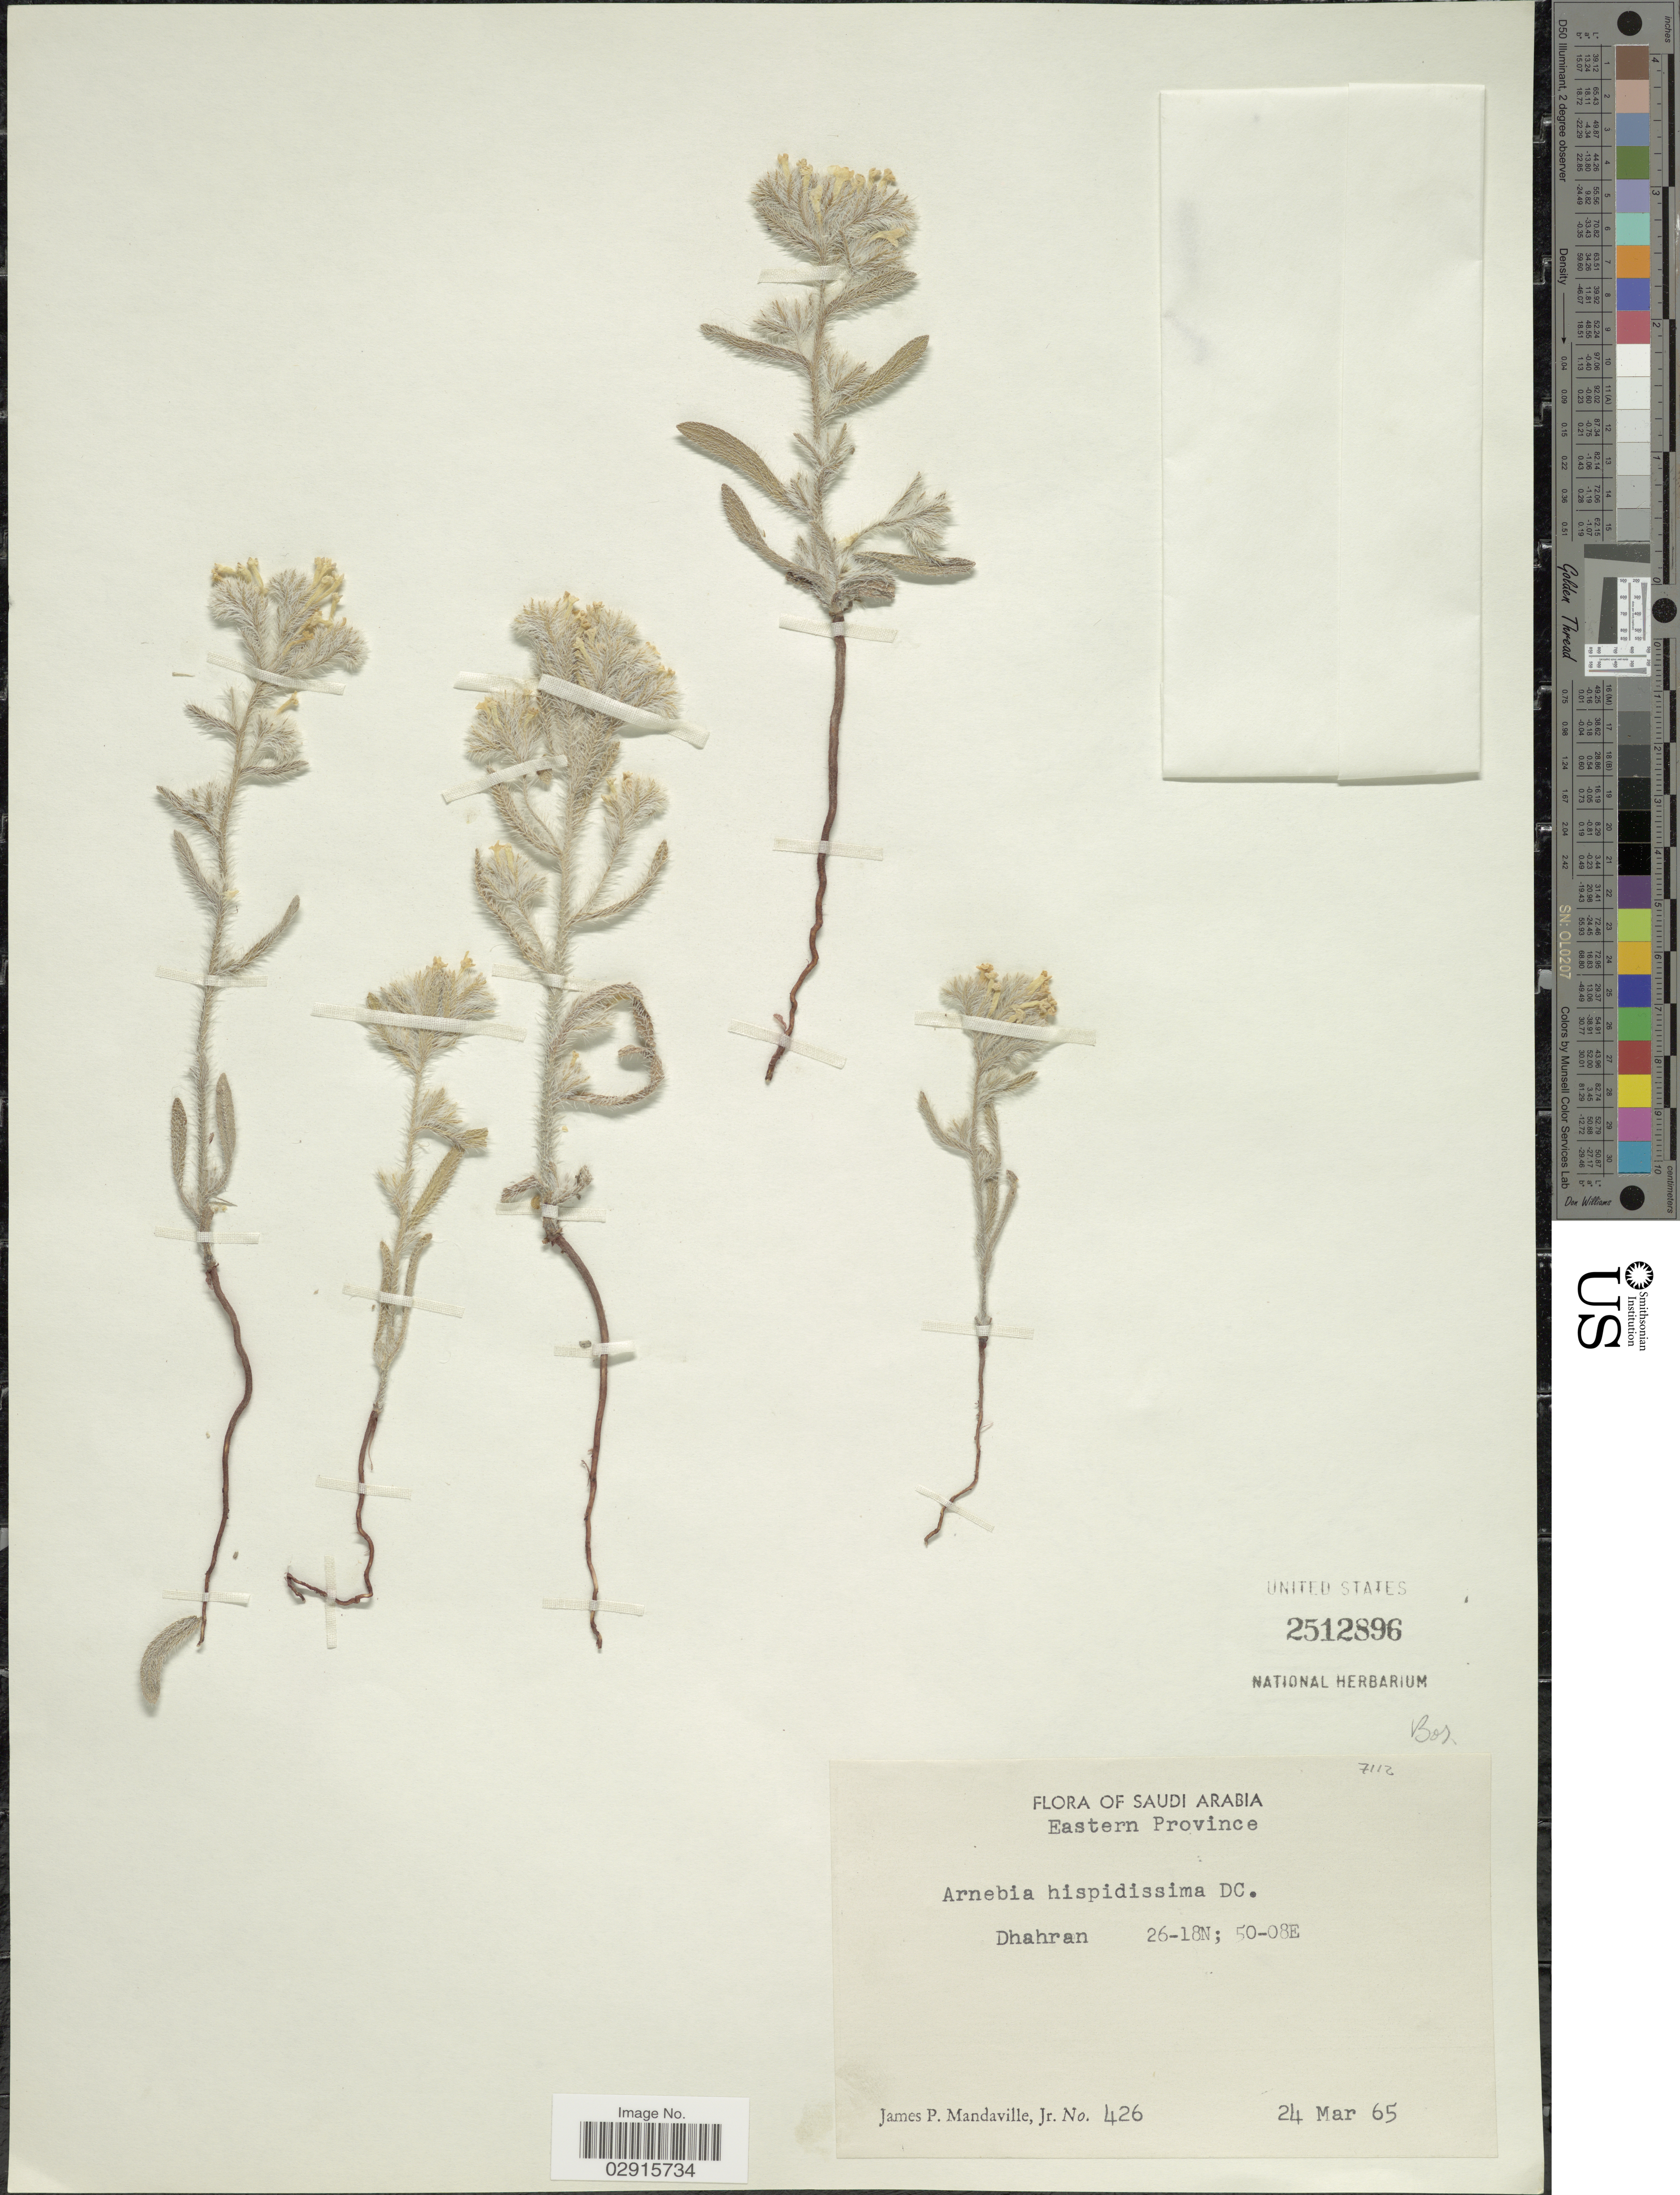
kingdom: Plantae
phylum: Tracheophyta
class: Magnoliopsida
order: Boraginales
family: Boraginaceae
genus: Arnebia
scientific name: Arnebia hispidissima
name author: (Lehm.) A. DC.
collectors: J. Mandaville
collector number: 426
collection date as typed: Transcribed d/m/y: 24/3/65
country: Saudi Arabia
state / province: Ash Sharqiyah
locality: Eastern Province. Dhahran.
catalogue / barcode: US 2512896